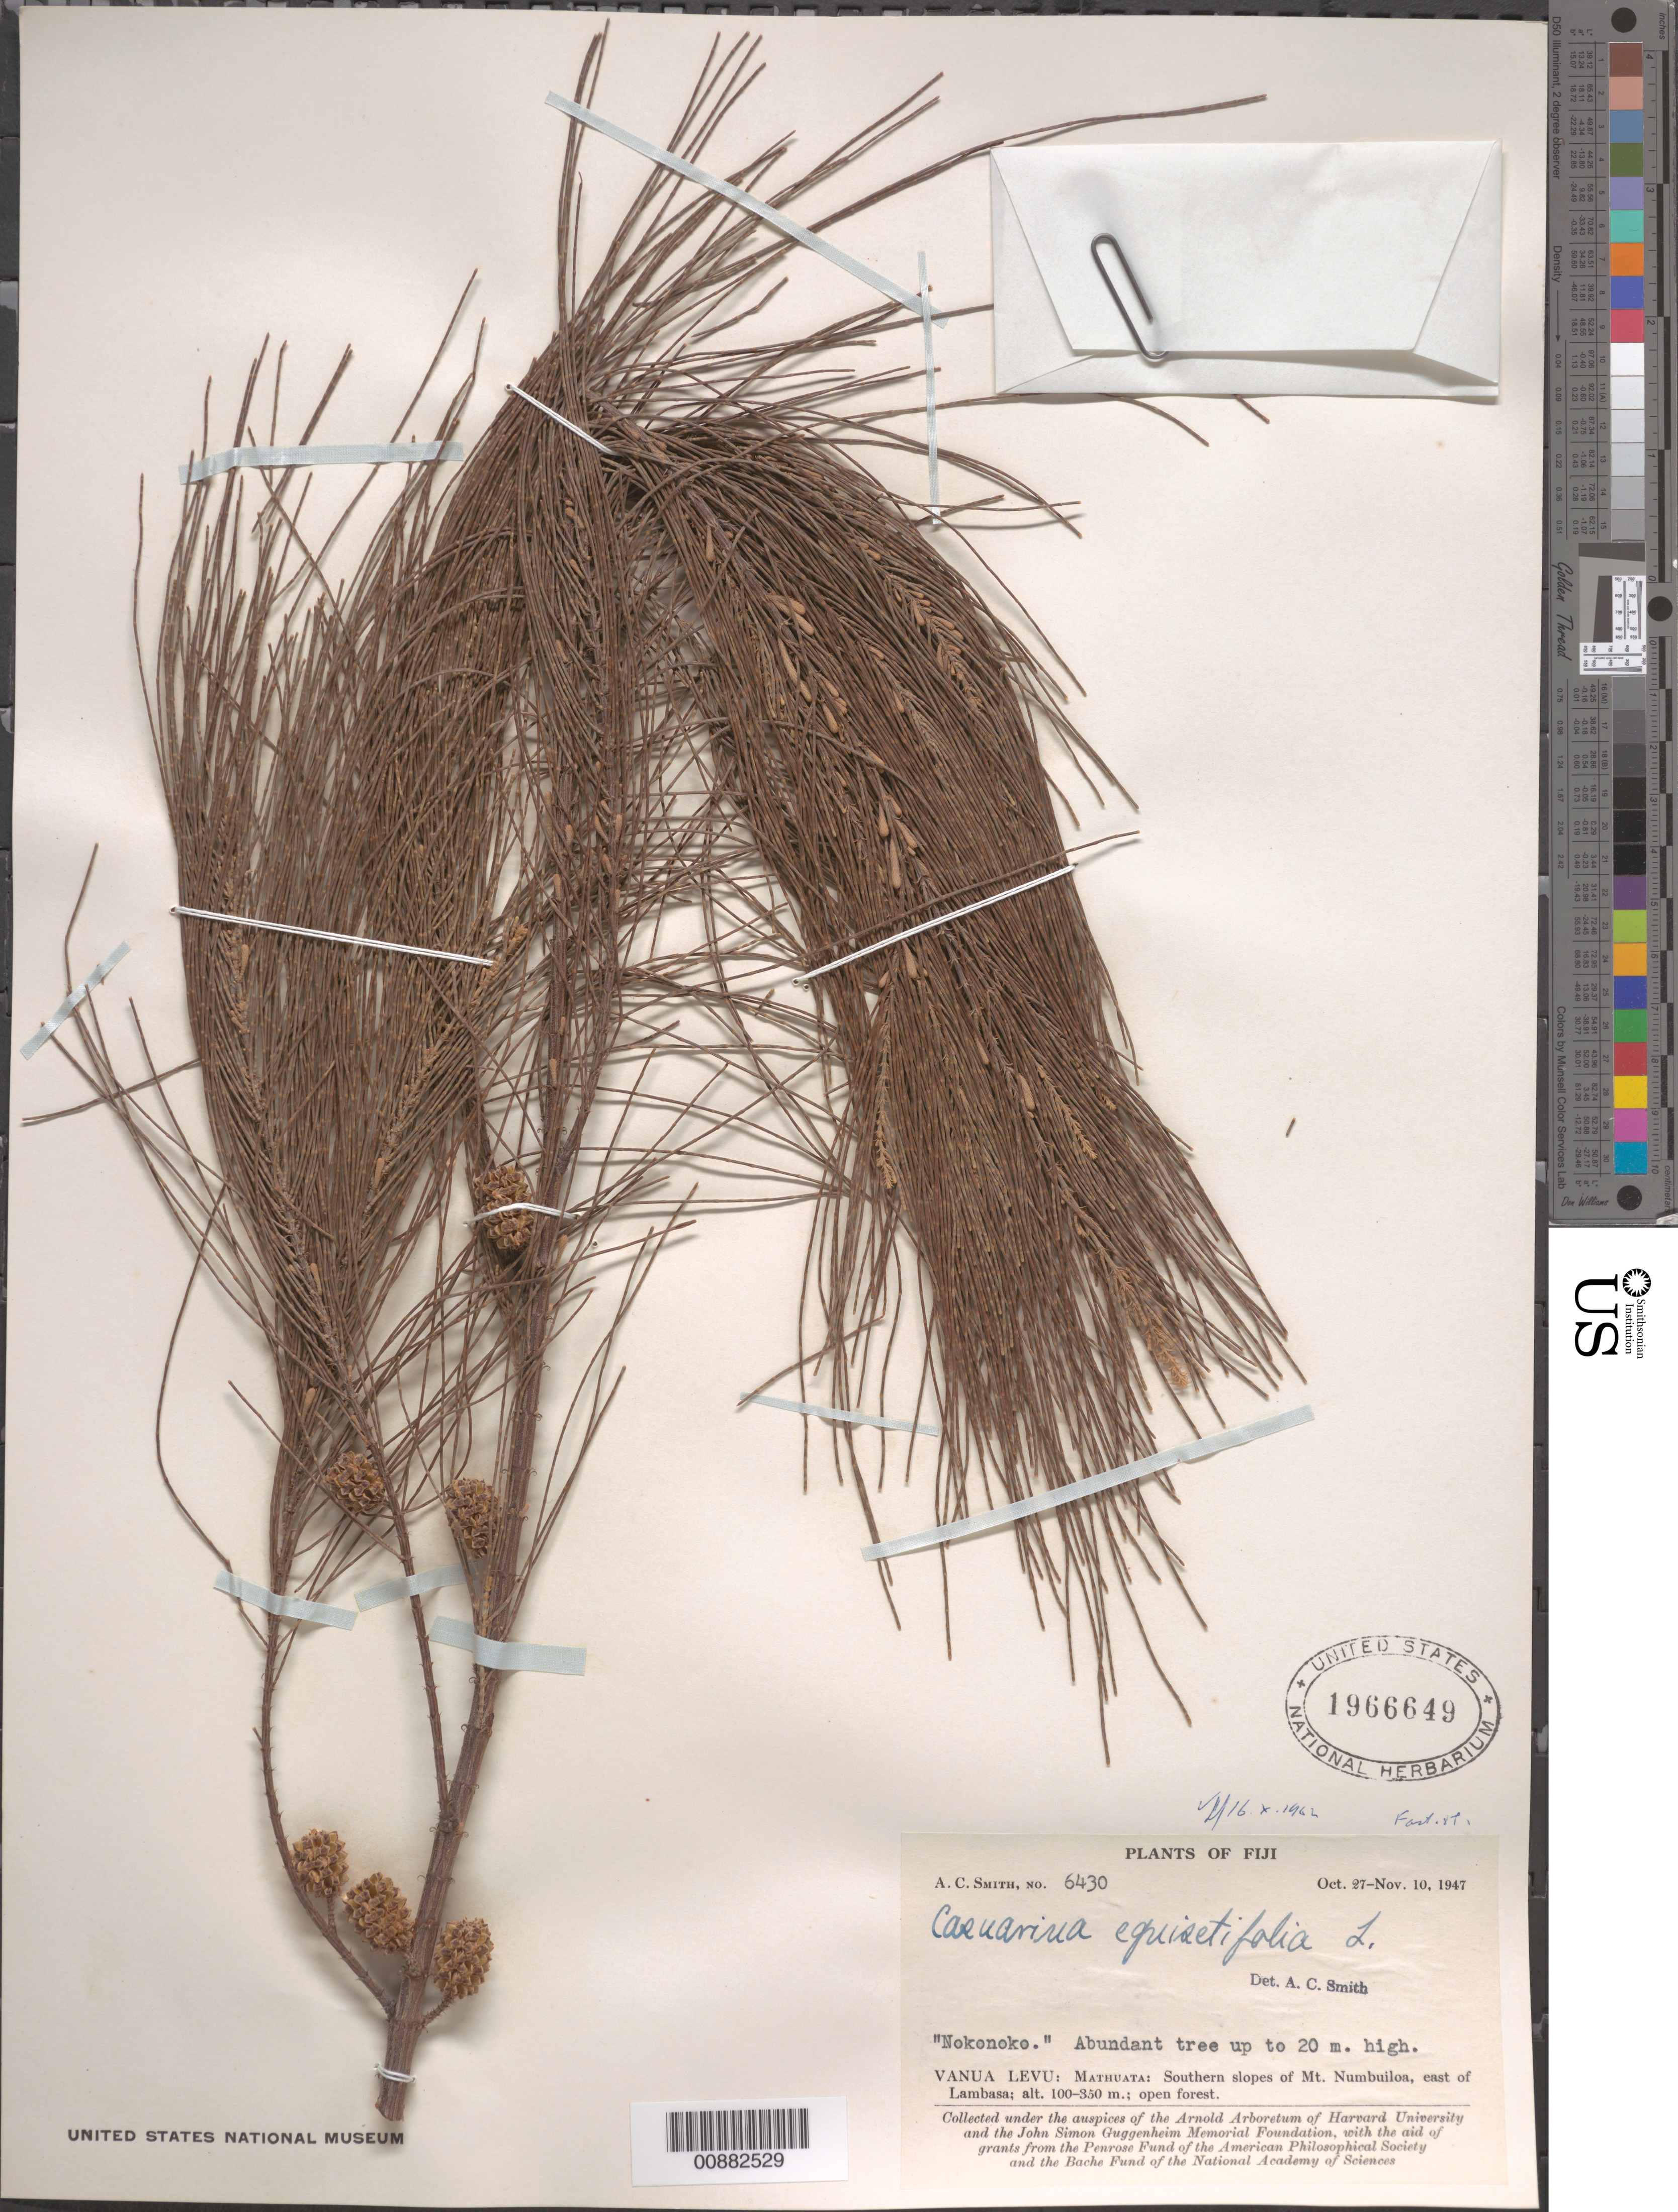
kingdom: Plantae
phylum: Tracheophyta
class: Magnoliopsida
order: Fagales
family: Casuarinaceae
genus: Casuarina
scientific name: Casuarina equisetifolia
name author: L.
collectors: C. A. Smith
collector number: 6430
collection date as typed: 27 Oct 1947 to 10 Nov 1947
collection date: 1947-10-27/1947-11-10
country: Fiji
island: Vanua Levu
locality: S slopes of Mt. Numbuiloa, E of Lambasa (Mathuata)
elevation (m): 100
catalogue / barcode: US 1966649